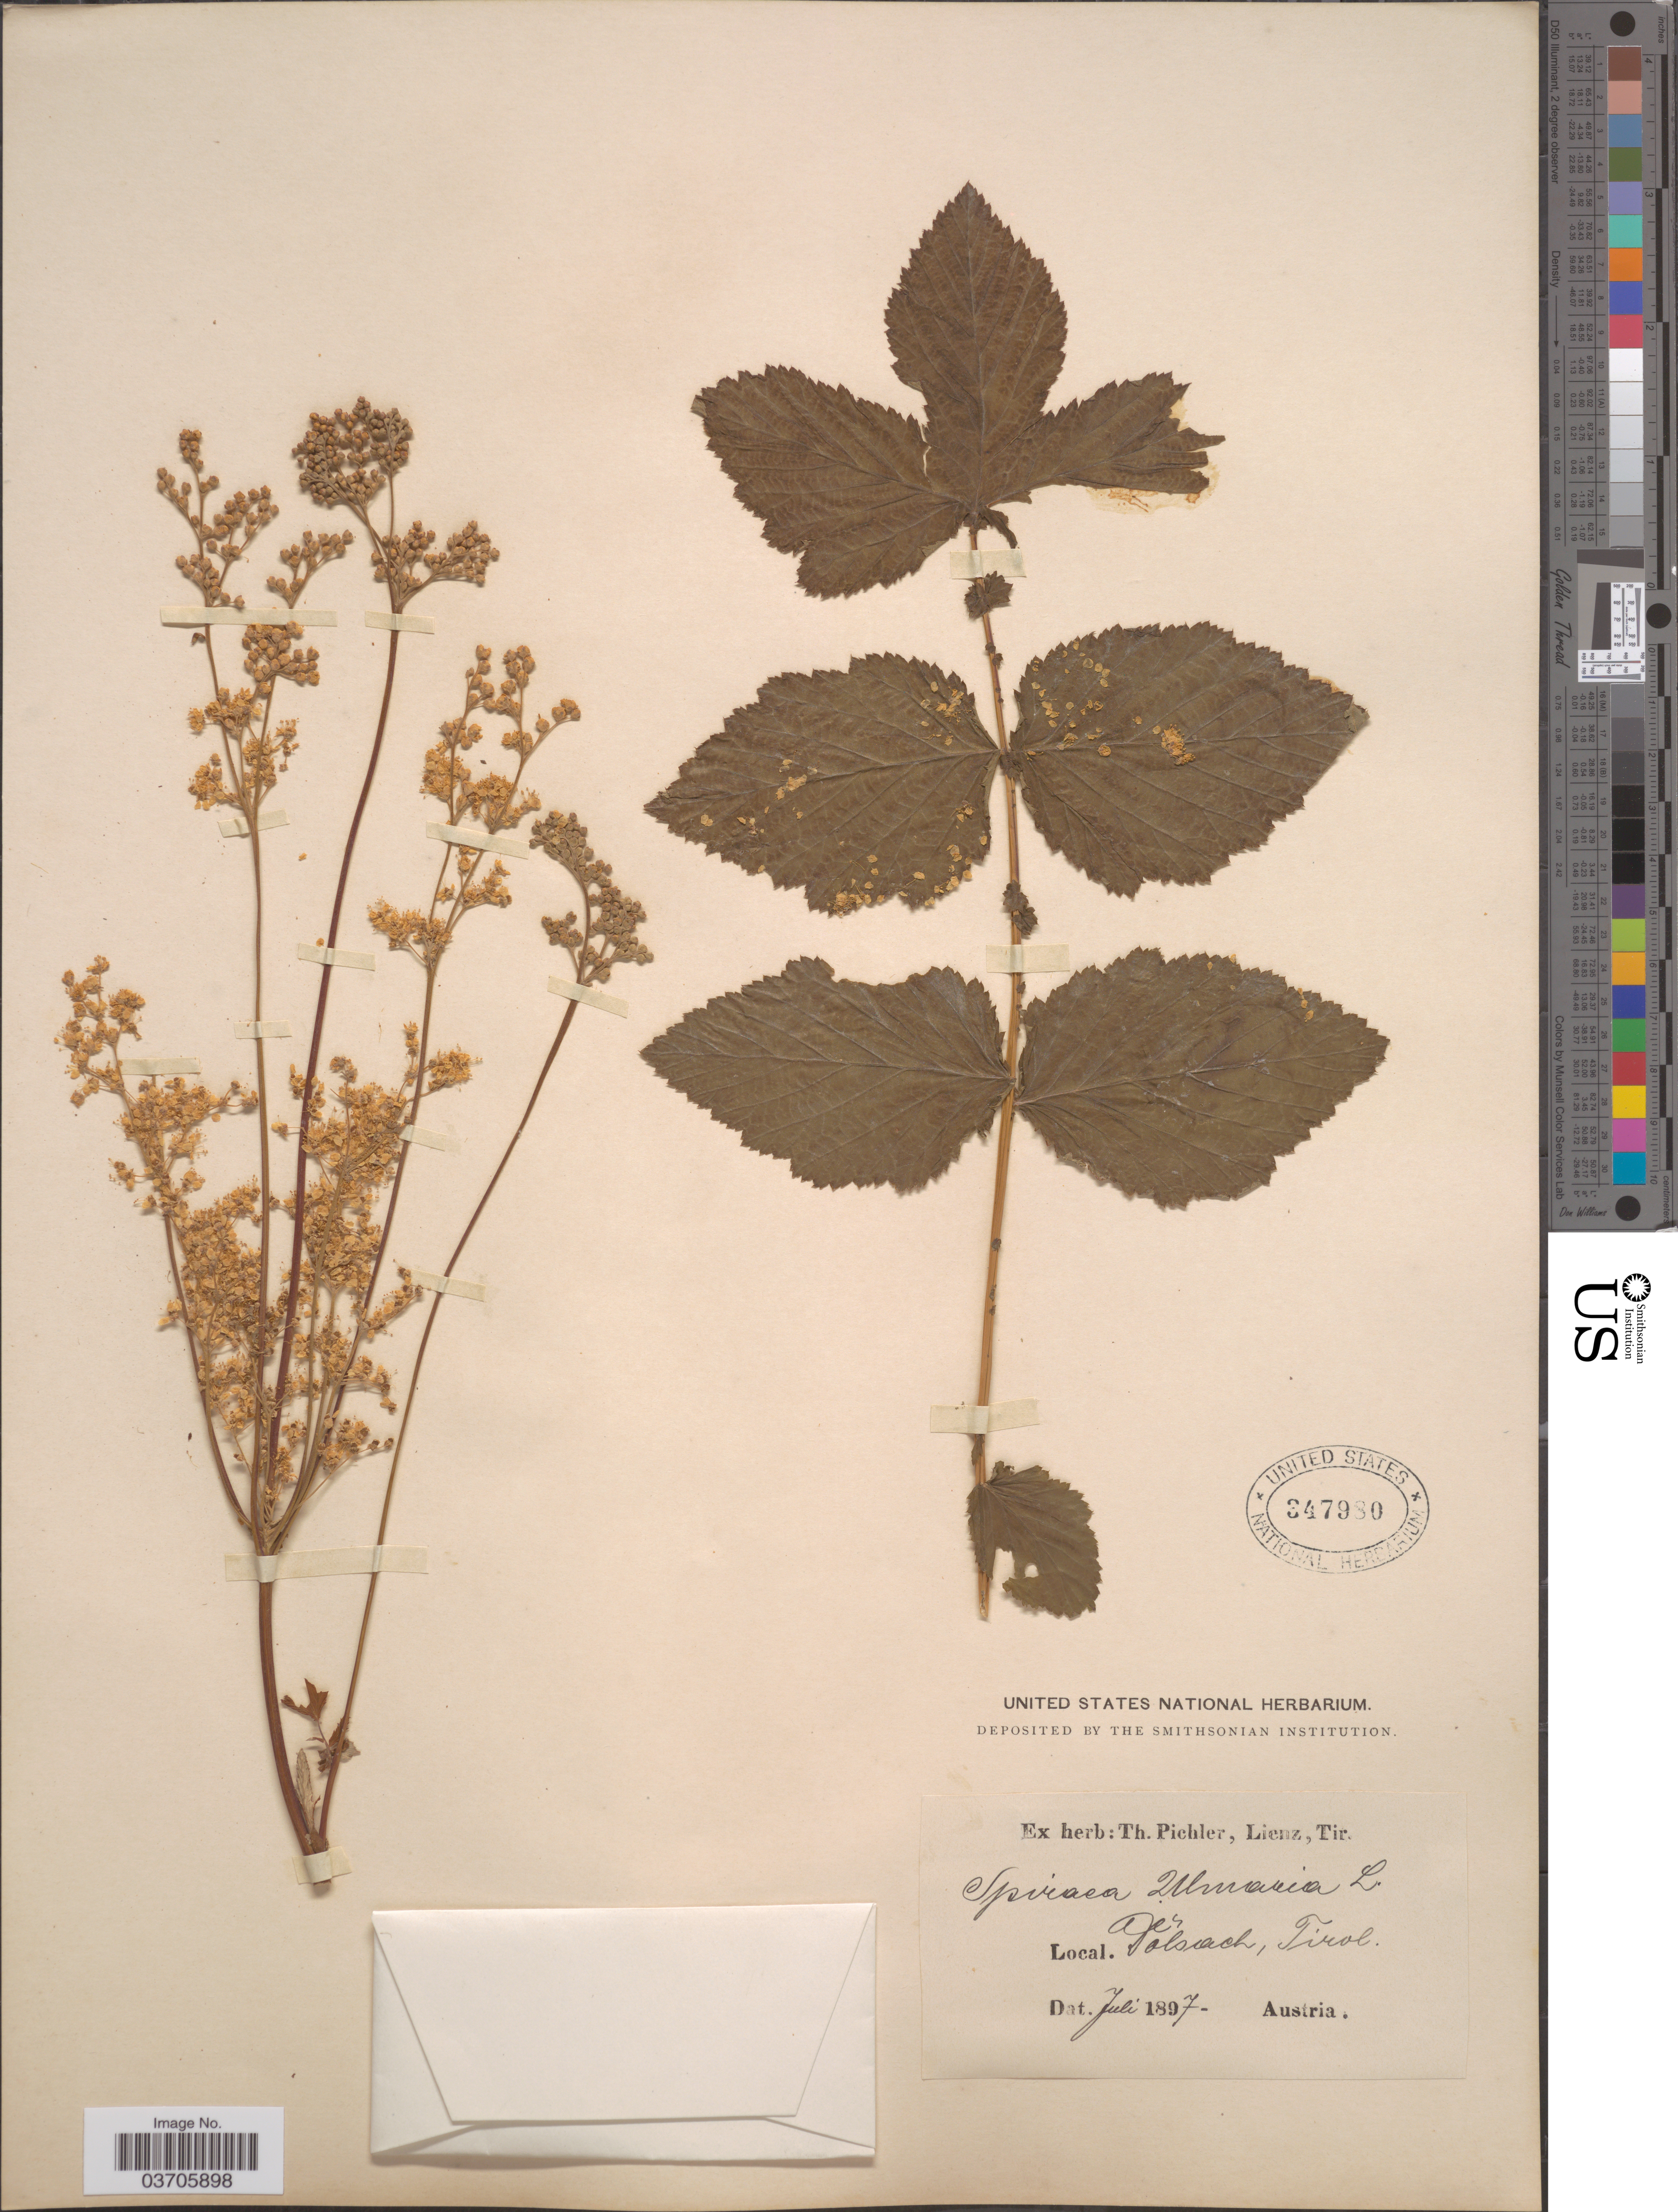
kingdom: Plantae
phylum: Tracheophyta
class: Magnoliopsida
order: Rosales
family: Rosaceae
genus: Filipendula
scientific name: Filipendula ulmaria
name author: (L.) Maxim.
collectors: ex herb. T. Pichler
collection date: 1897-07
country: Austria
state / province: Tirol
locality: Dolsach.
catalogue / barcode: US 347980